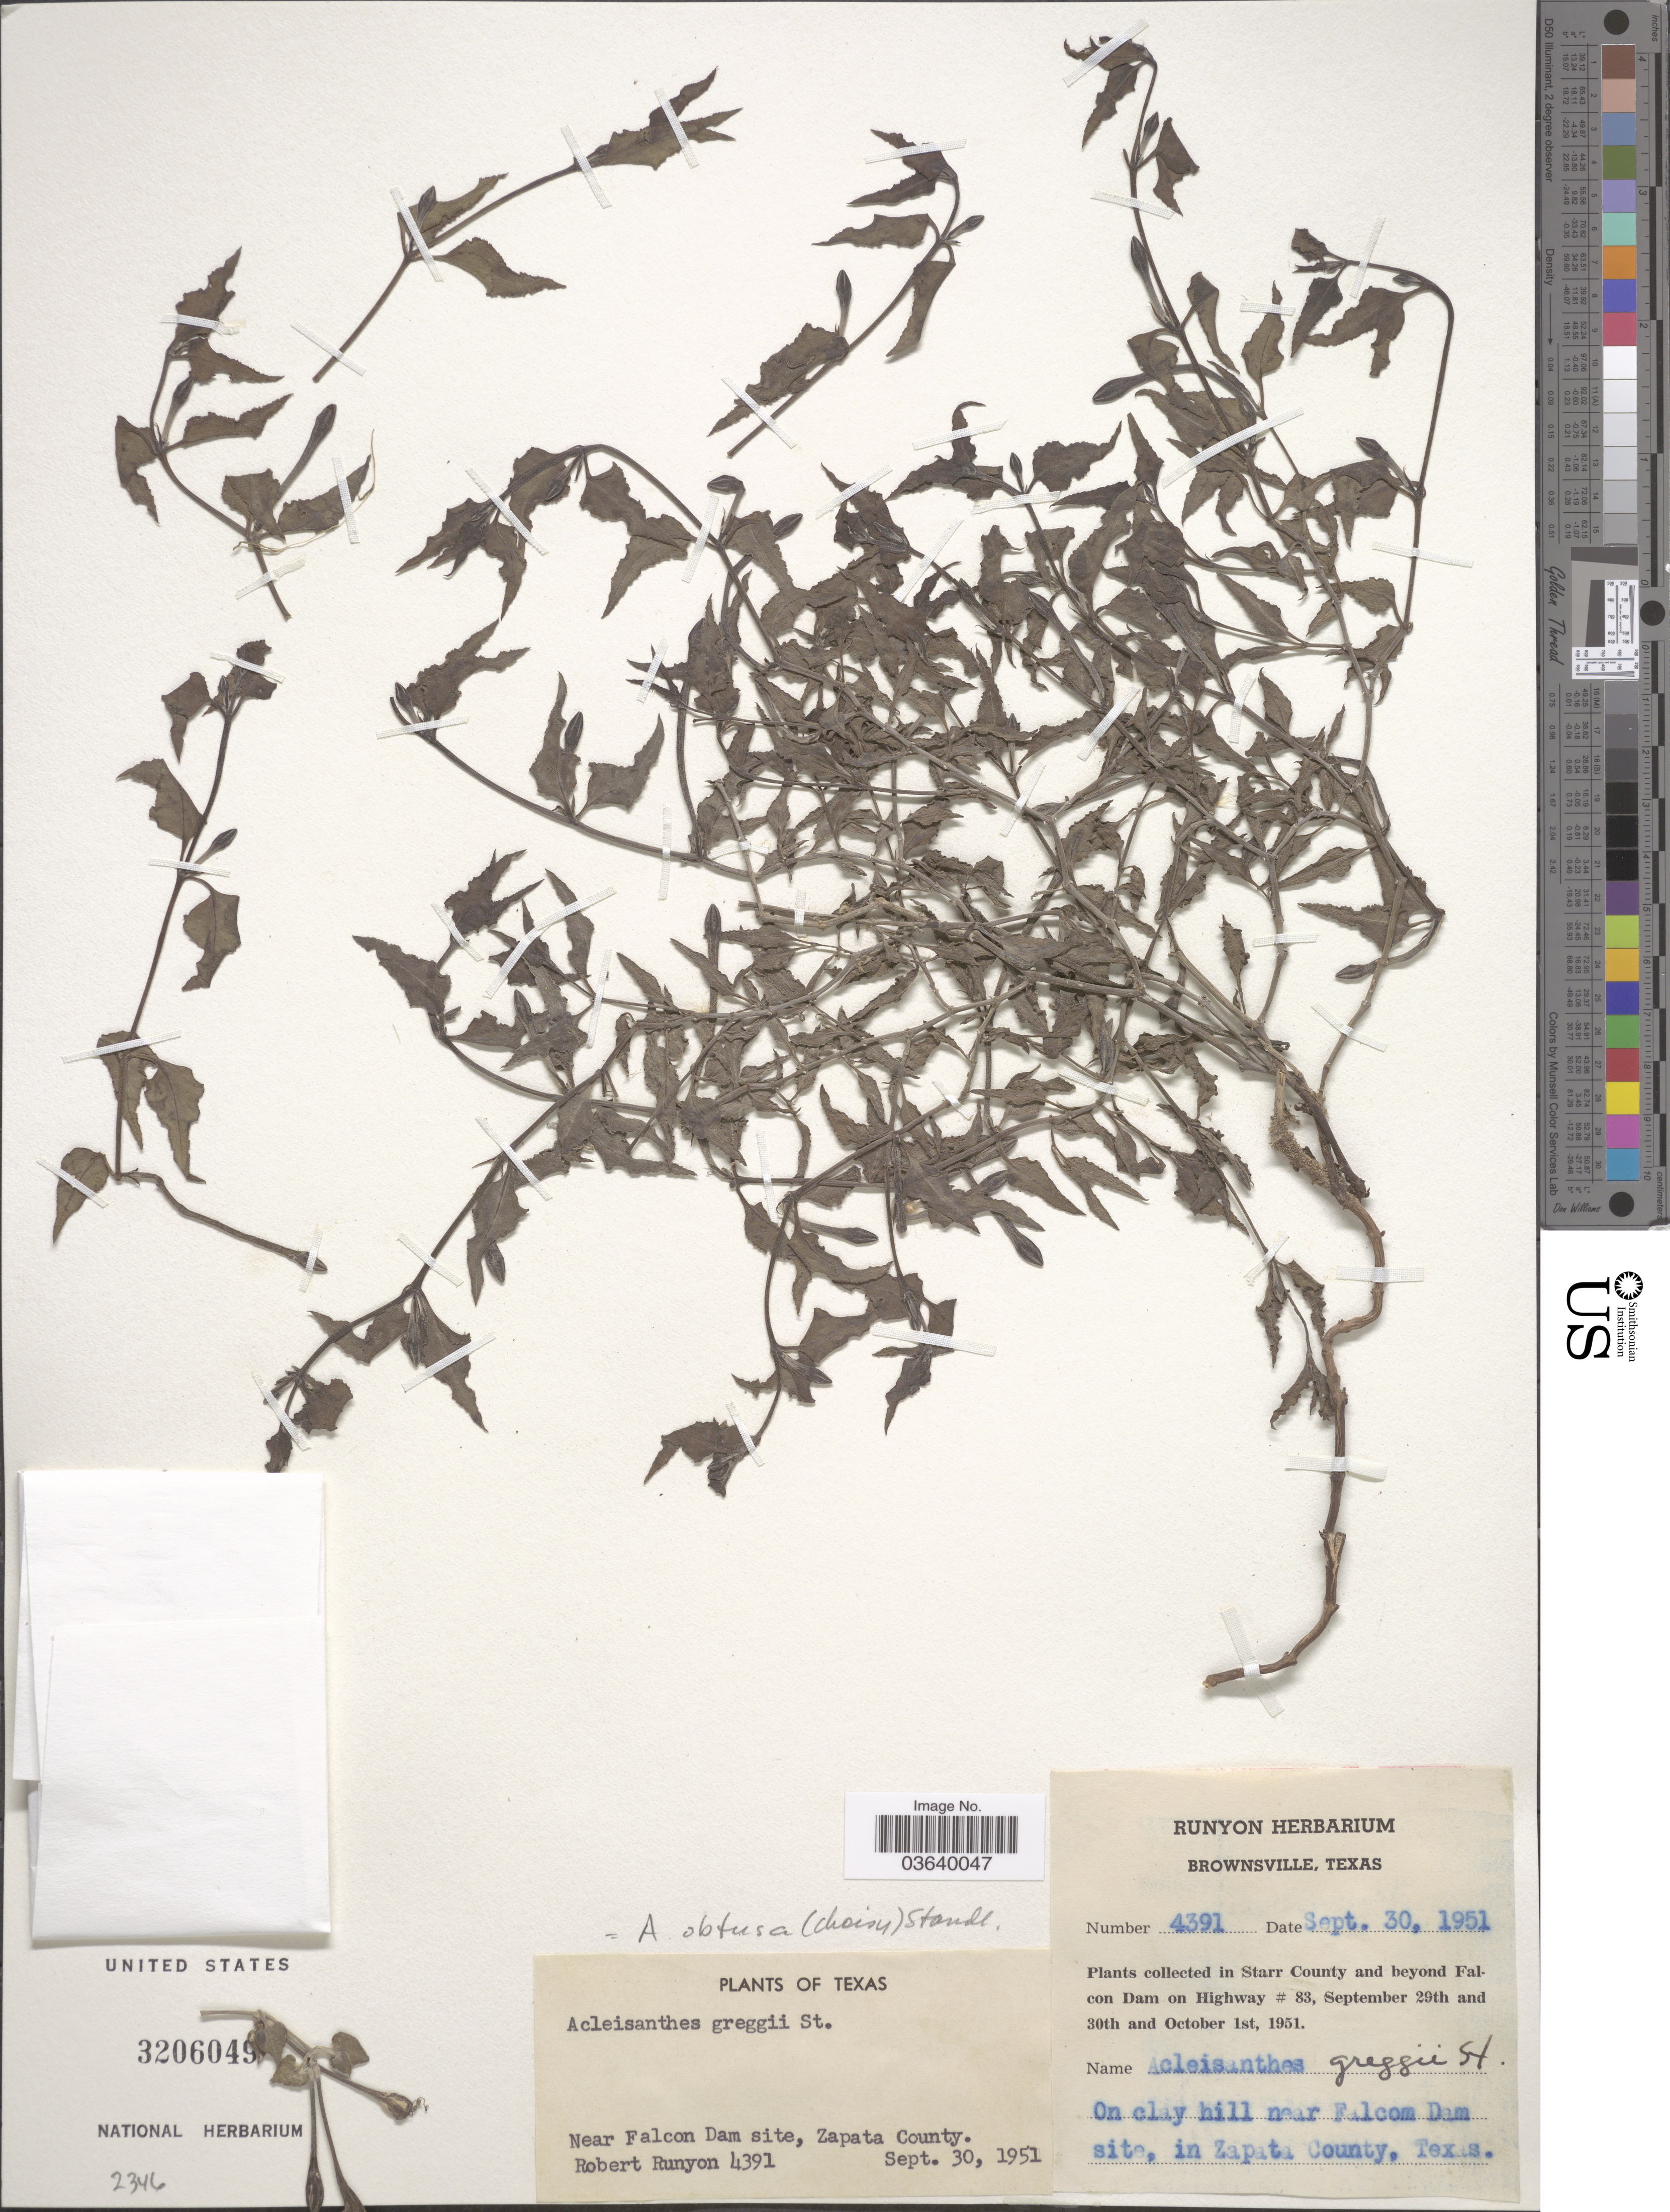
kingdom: Plantae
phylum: Tracheophyta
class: Magnoliopsida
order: Caryophyllales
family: Nyctaginaceae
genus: Acleisanthes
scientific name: Acleisanthes obtusa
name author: (Choisy) Standl.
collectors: R. Runyon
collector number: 4391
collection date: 1951-09-30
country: United States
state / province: Texas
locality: Near Falcon Dam site, Zapata County. In Starr County and beyond Falcon Dam on Highway #83.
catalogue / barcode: US 3206049